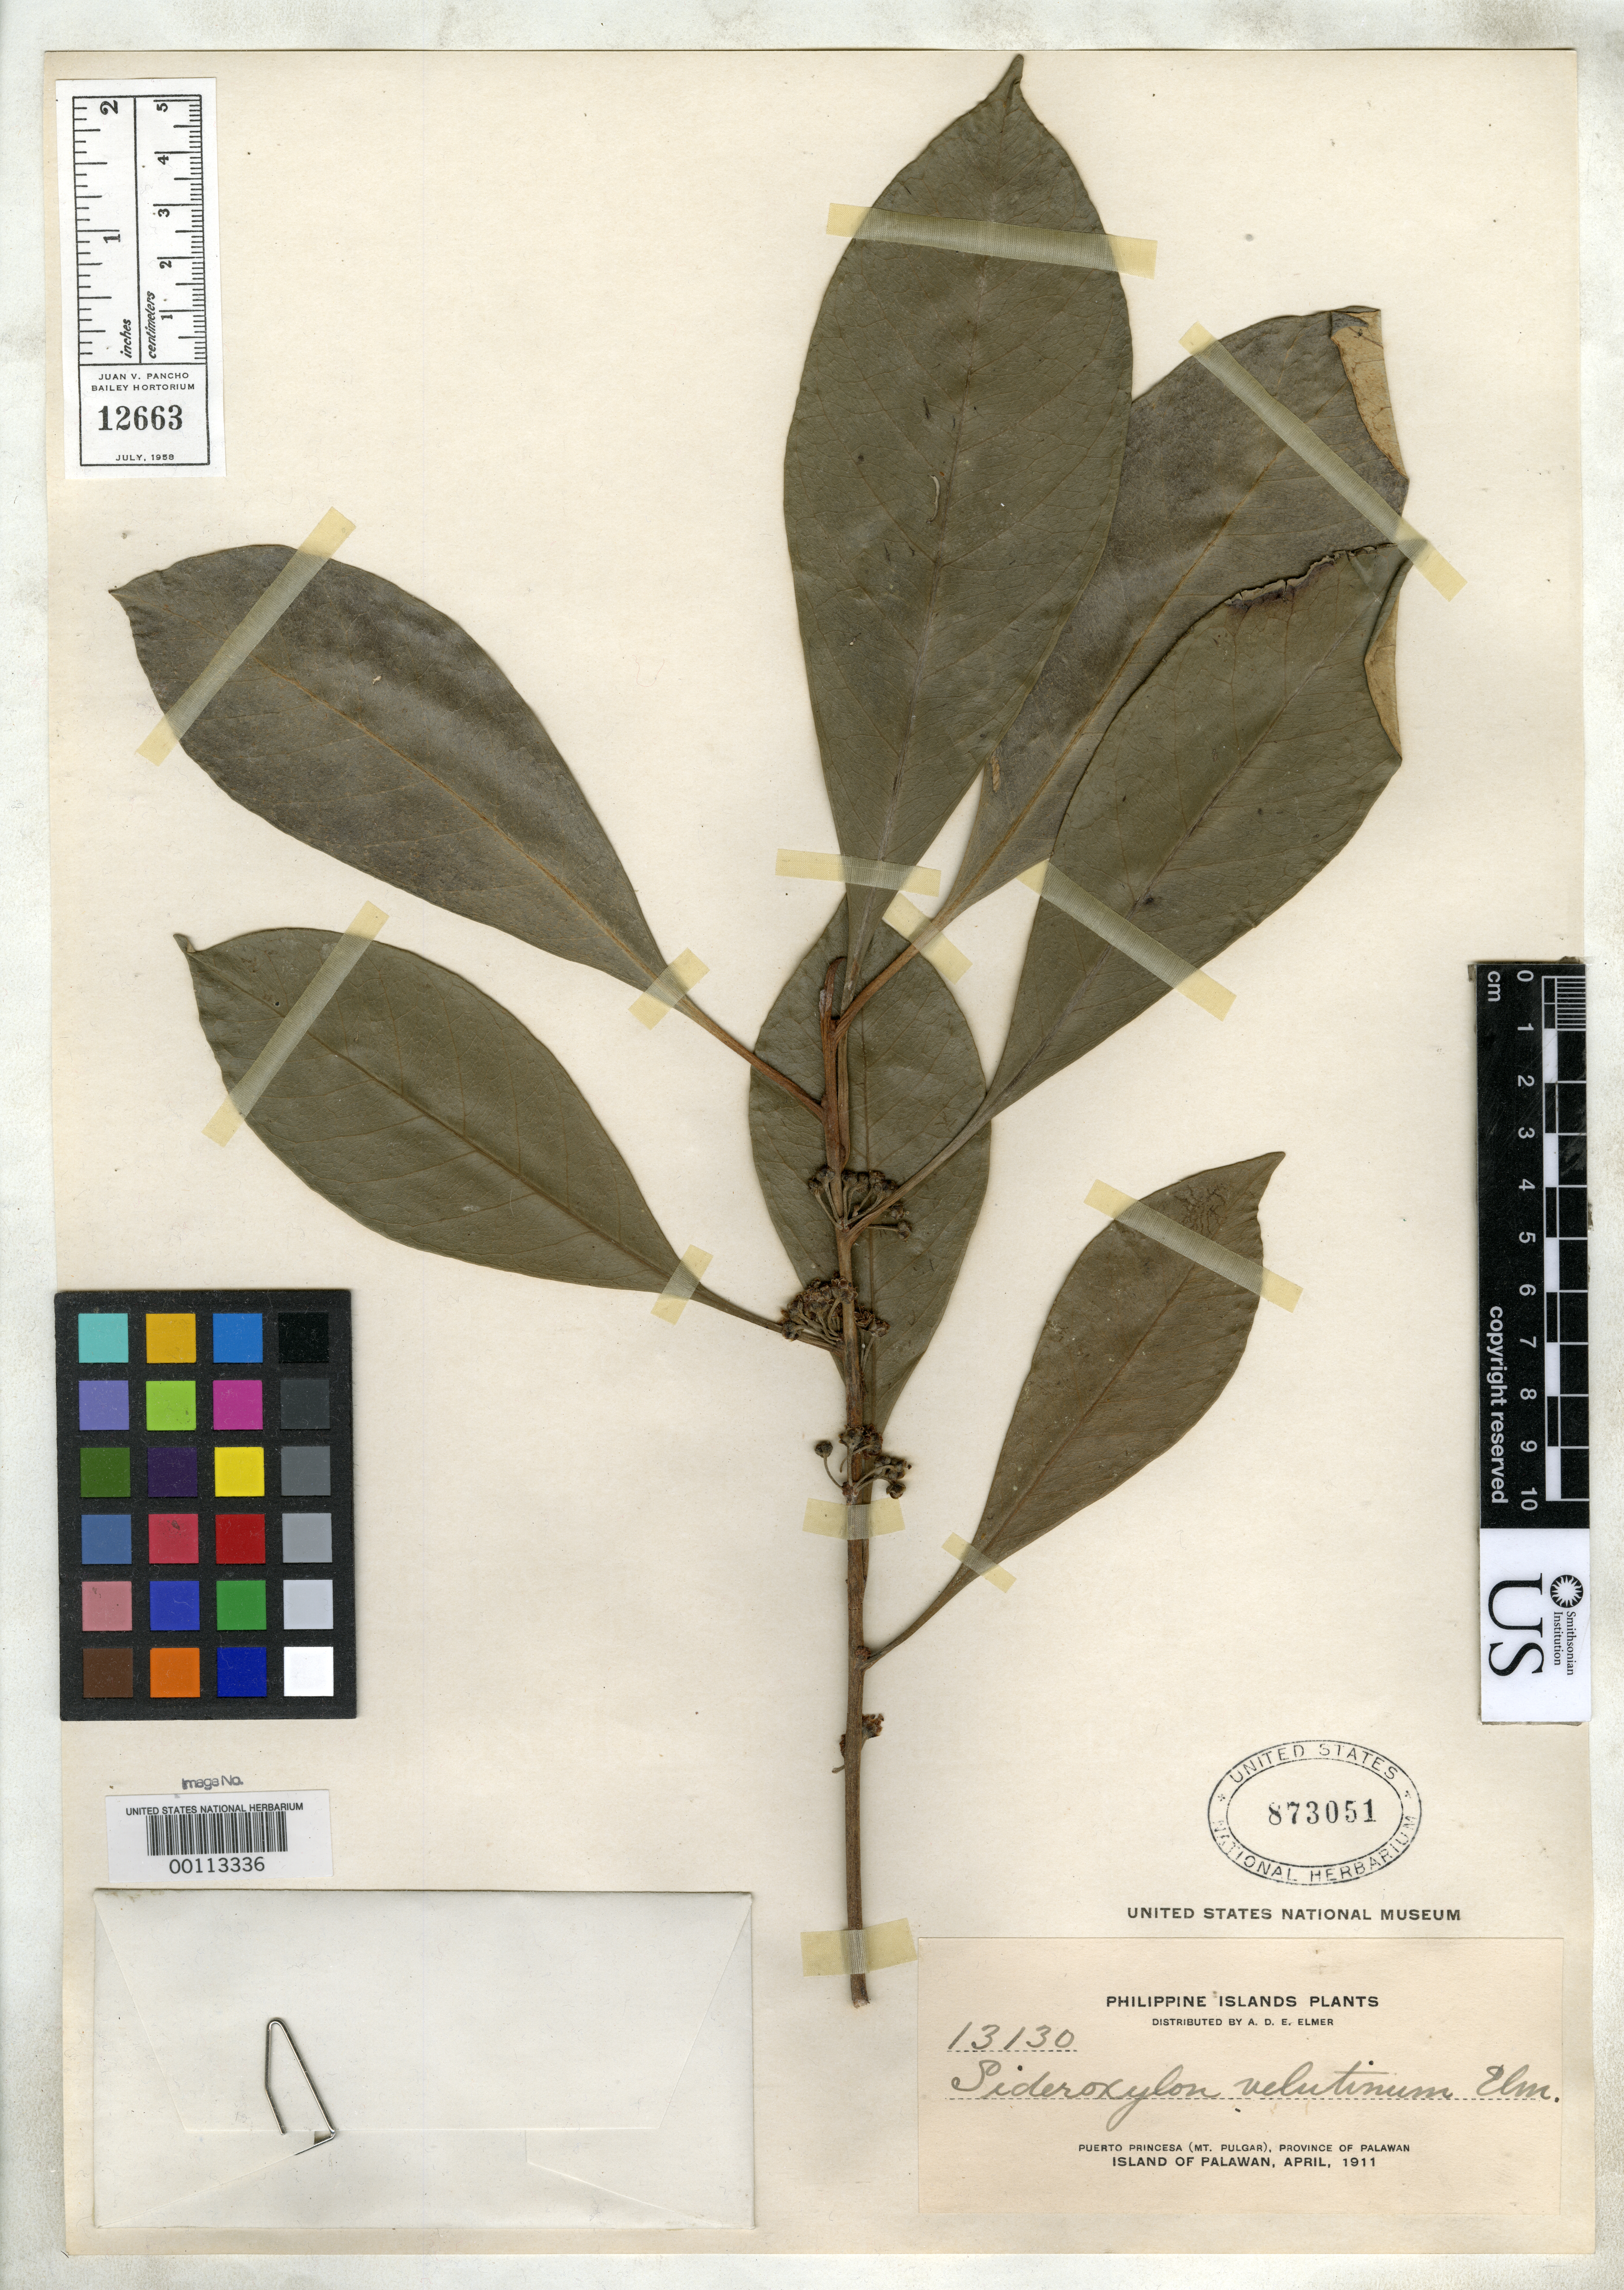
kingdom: Plantae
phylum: Tracheophyta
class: Magnoliopsida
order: Ericales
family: Sapotaceae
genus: Sideroxylon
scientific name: Sideroxylon velutinum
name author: Elmer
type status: Isotype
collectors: A. D. E. Elmer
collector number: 13130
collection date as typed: Apr 1911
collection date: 1911-04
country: Philippines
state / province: Mimaropa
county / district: Palawan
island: Palawan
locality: Puerto Princesa, Mt. Pulgar.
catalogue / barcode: US 873051